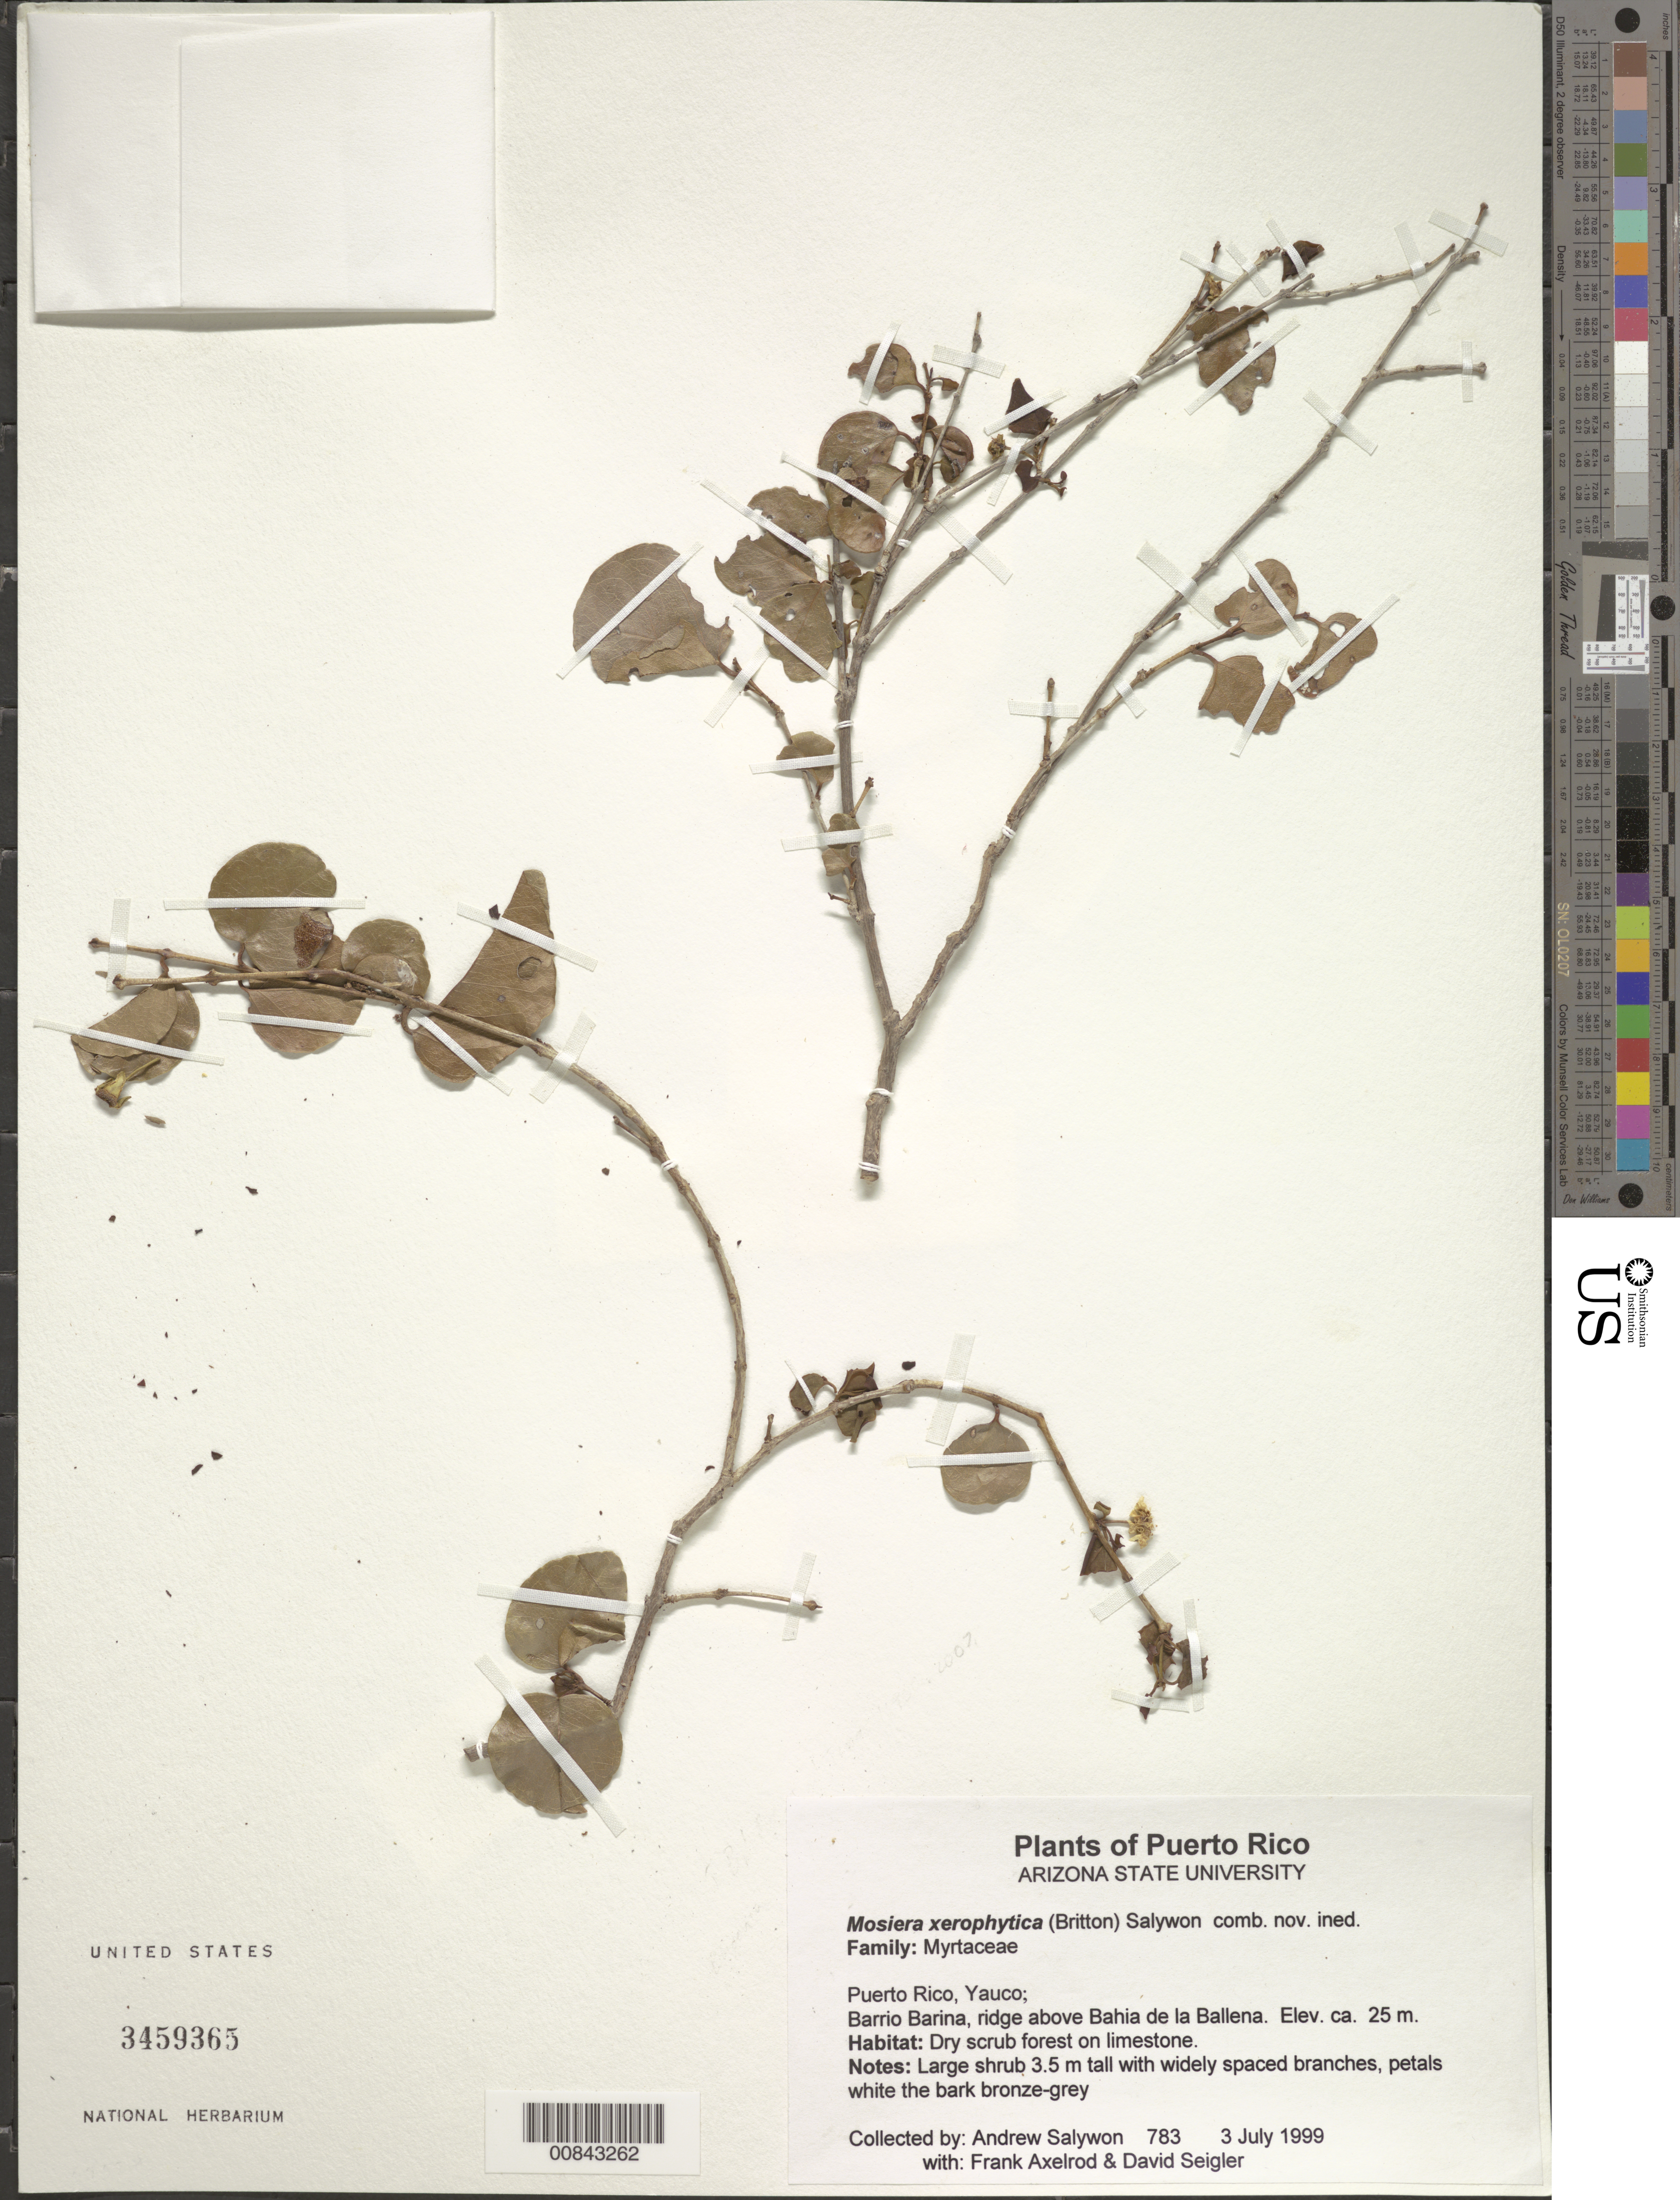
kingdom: Plantae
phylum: Tracheophyta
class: Magnoliopsida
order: Myrtales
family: Myrtaceae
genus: Eugenia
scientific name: Eugenia xerophytica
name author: Britton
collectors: A. M. Salywon, F. S. Axelrod & D. S. Seigler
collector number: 783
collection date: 1999-07-03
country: Puerto Rico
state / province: Yauco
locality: Barrio Barina, ridge above Bahia de la Ballena.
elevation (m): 25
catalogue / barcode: US 3459365